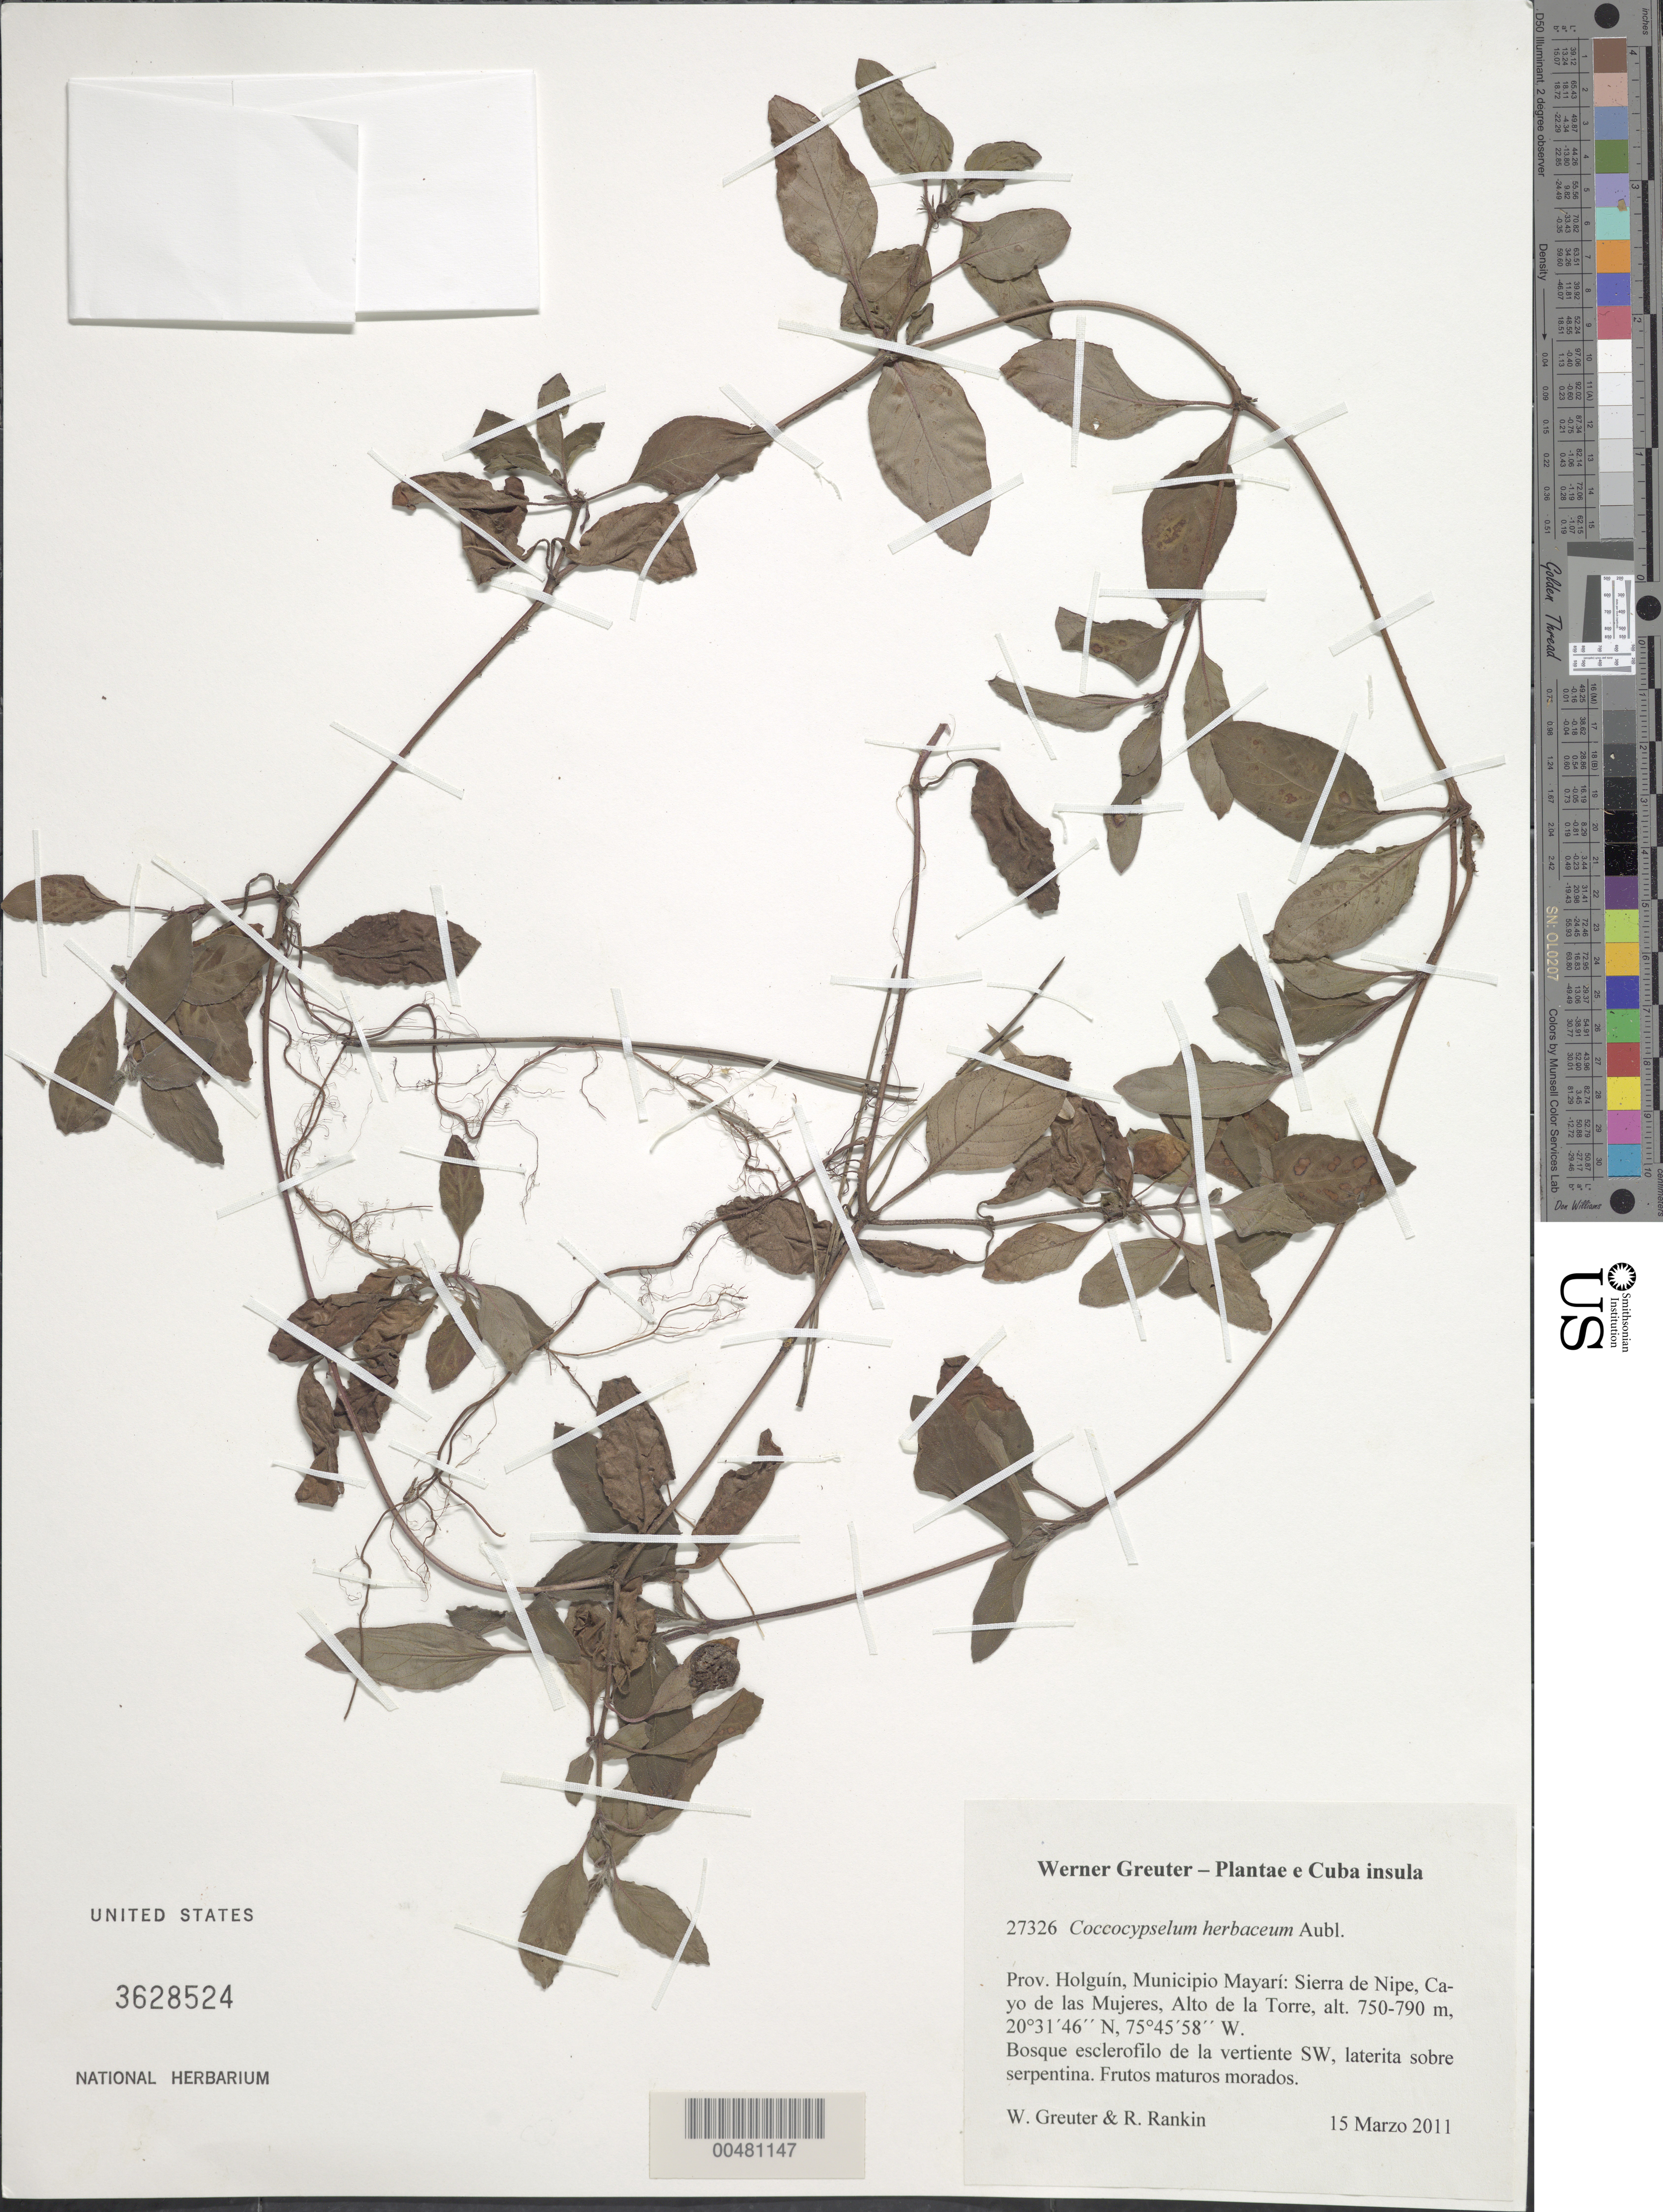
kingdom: Plantae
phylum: Tracheophyta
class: Magnoliopsida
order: Gentianales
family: Rubiaceae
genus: Coccocypselum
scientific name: Coccocypselum herbaceum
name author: Aubl.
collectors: W. R. Greuter & R. Rankin Rodriguez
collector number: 27326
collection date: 2011-03-15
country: Cuba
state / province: Holguin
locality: Mun. Mayarí, Sierra de Nipe, Cayo de las Mujeres, Alto de la Torre.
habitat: Bosque esclerofilo de la vertiente SW, laterita sobre serpentina.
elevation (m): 750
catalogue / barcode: US 3628524